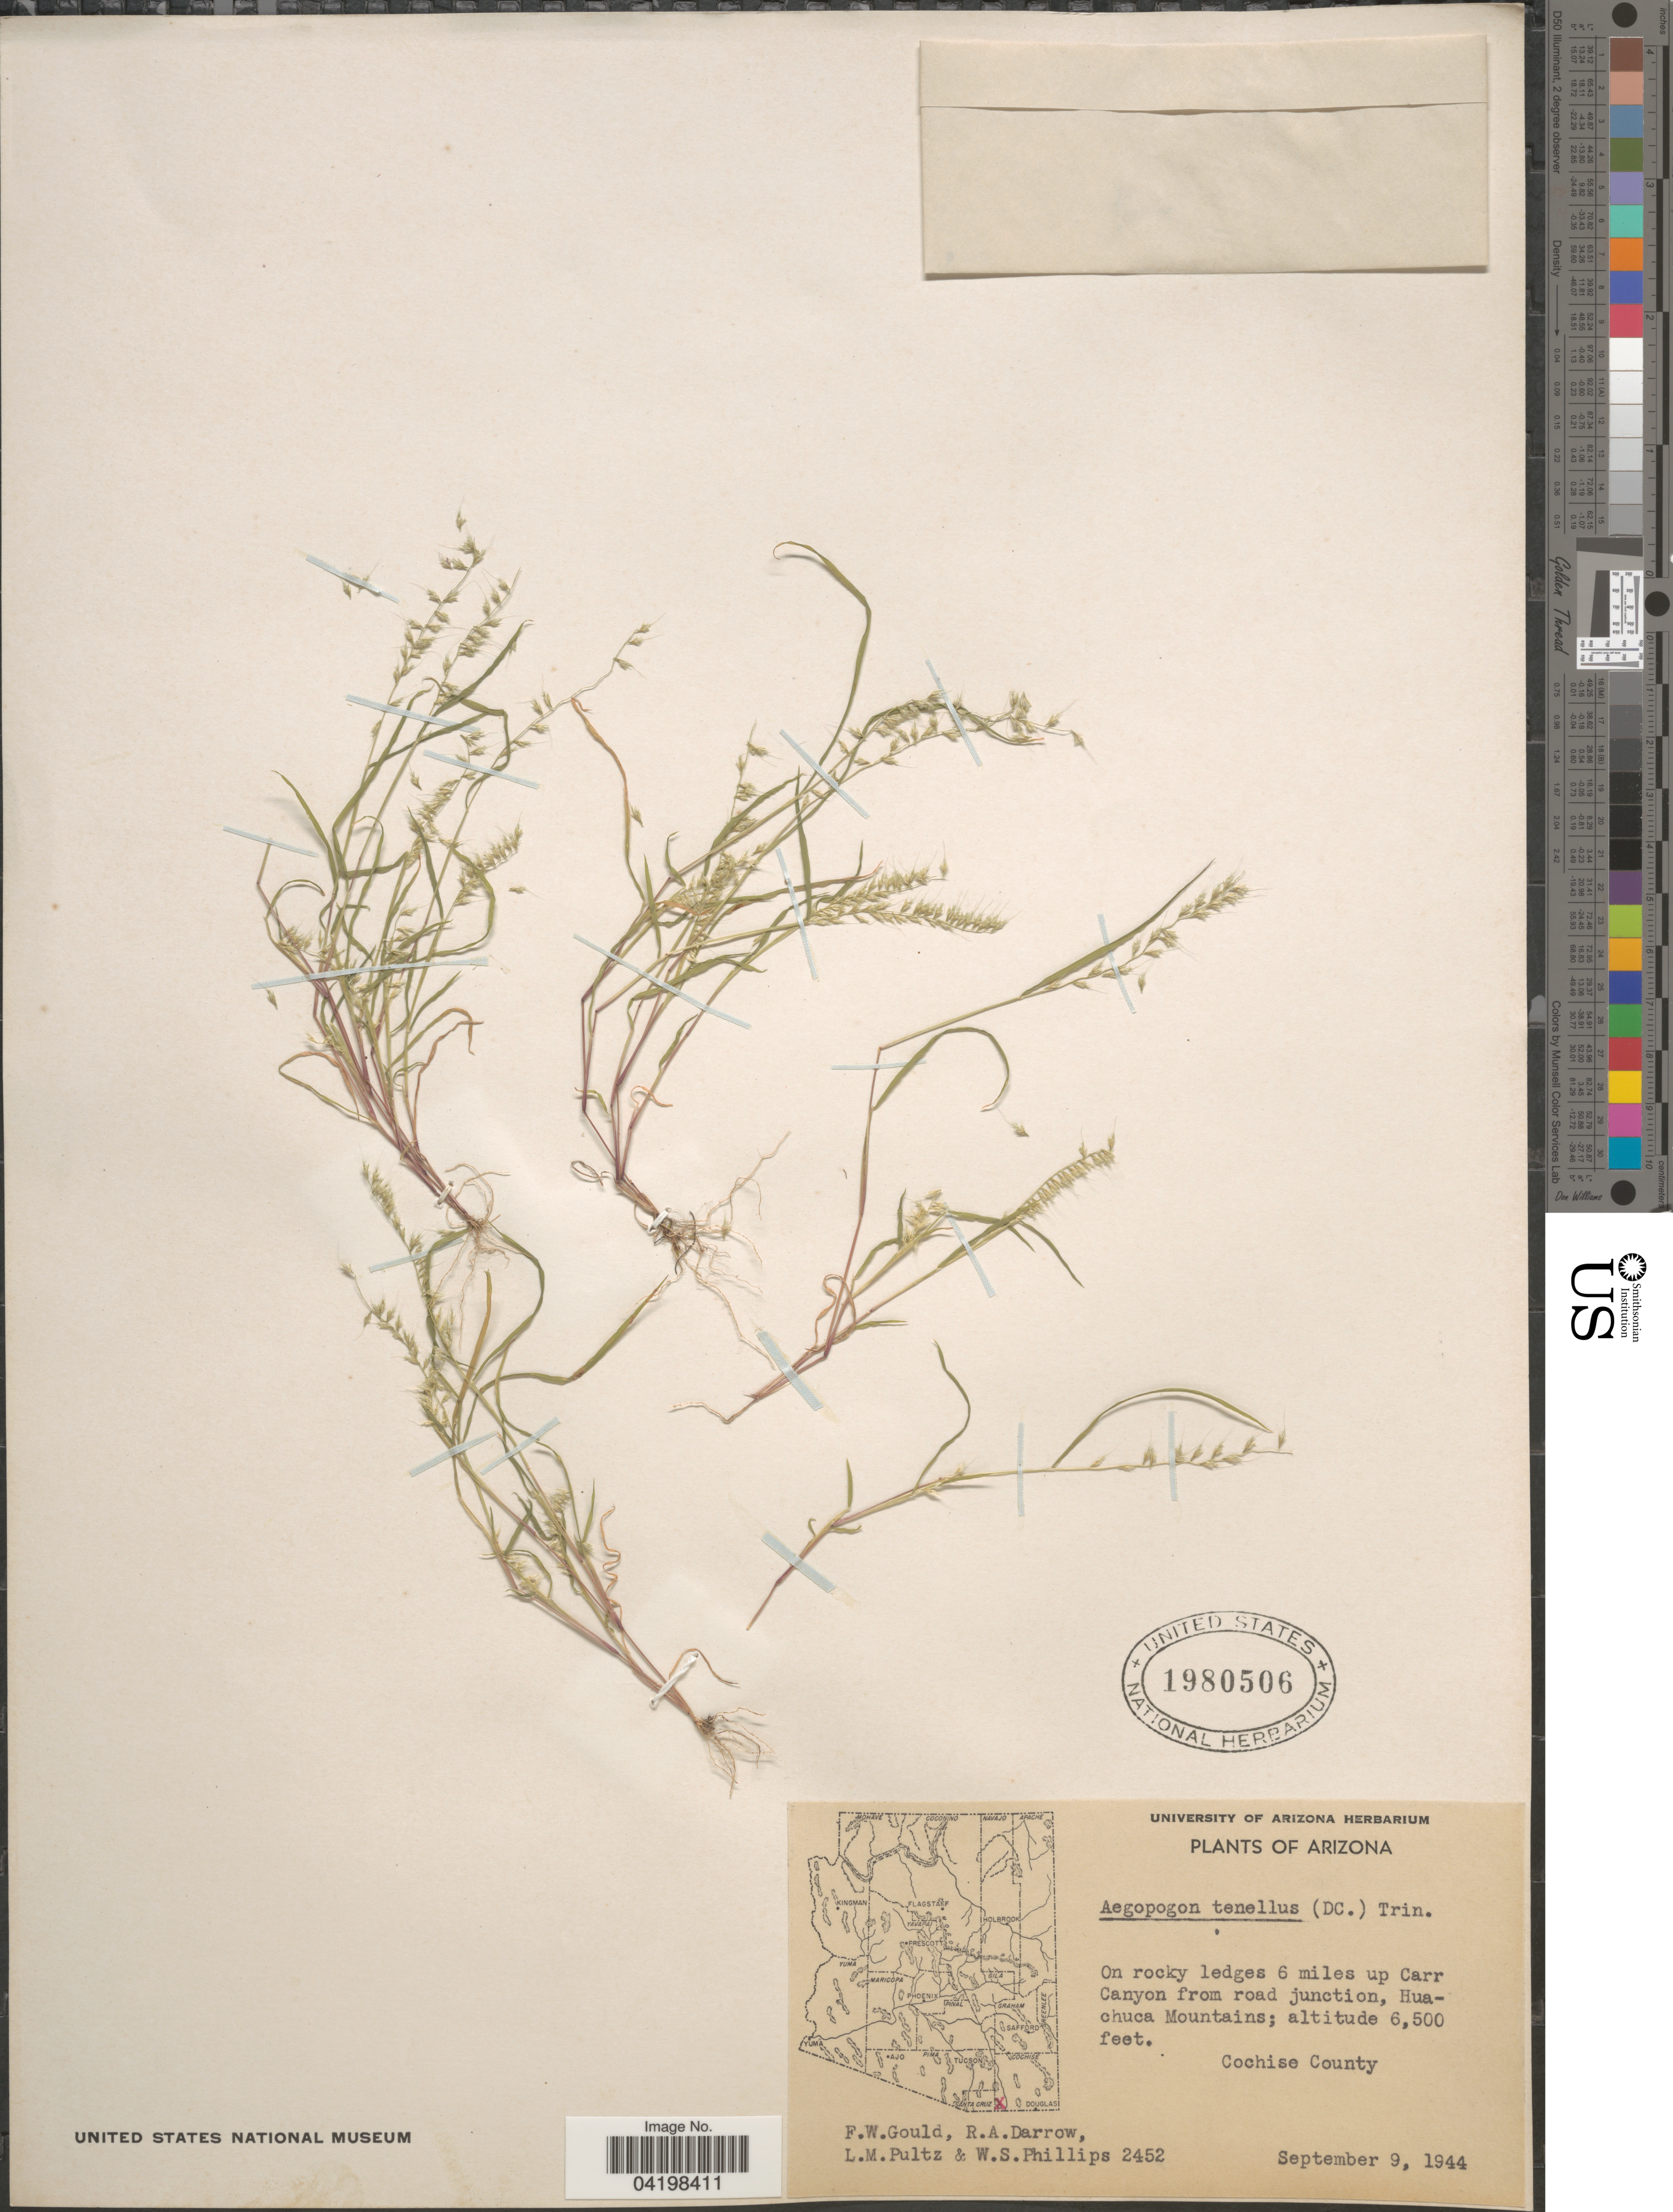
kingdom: Plantae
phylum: Tracheophyta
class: Liliopsida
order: Poales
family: Poaceae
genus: Muhlenbergia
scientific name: Muhlenbergia uniseta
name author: (Lag.) Columbus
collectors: F. W. Gould, R. A. Darrow, L. Pultz & W. S. Phillips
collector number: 2452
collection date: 1944-09-09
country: United States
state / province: Arizona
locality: On rocky ledges 6 miles up Carr Canyon from road junction, Huachuca Mountains; Cochise County.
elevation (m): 1981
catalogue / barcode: US 1980506